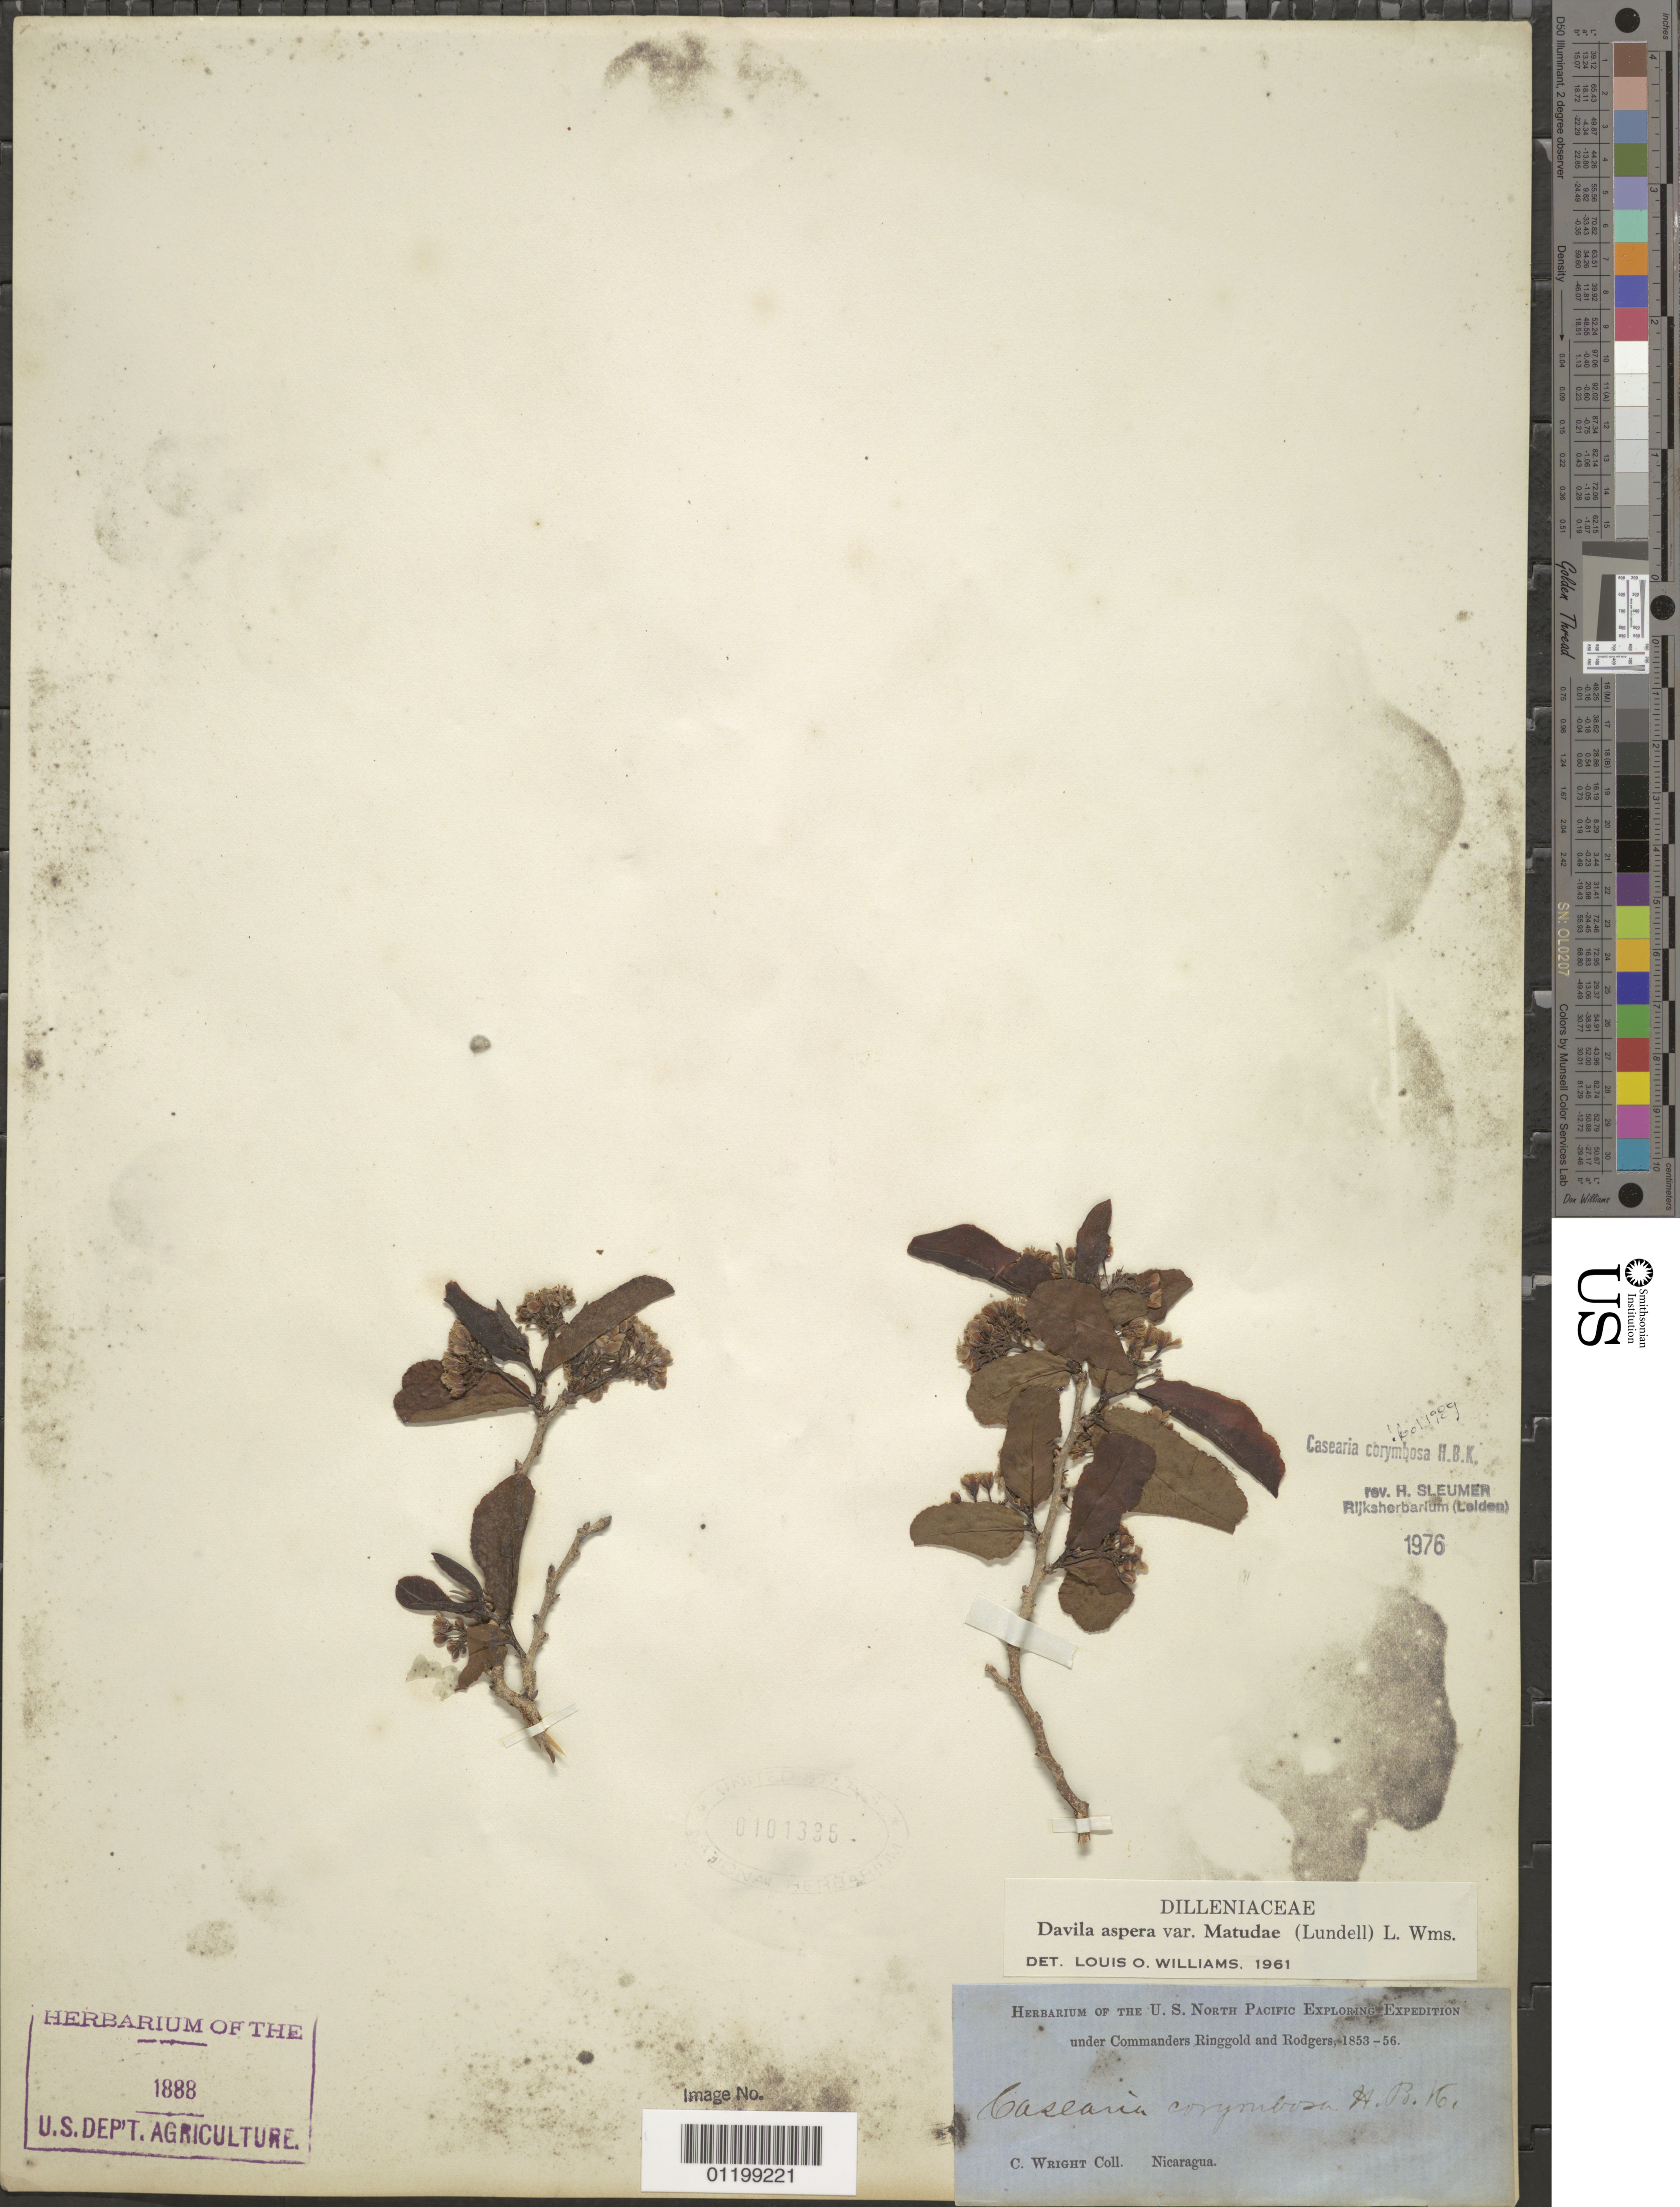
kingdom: Plantae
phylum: Tracheophyta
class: Magnoliopsida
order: Malpighiales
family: Salicaceae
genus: Casearia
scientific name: Casearia corymbosa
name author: Kunth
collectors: C. Wright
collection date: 1853/1856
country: Nicaragua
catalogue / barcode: US 101336